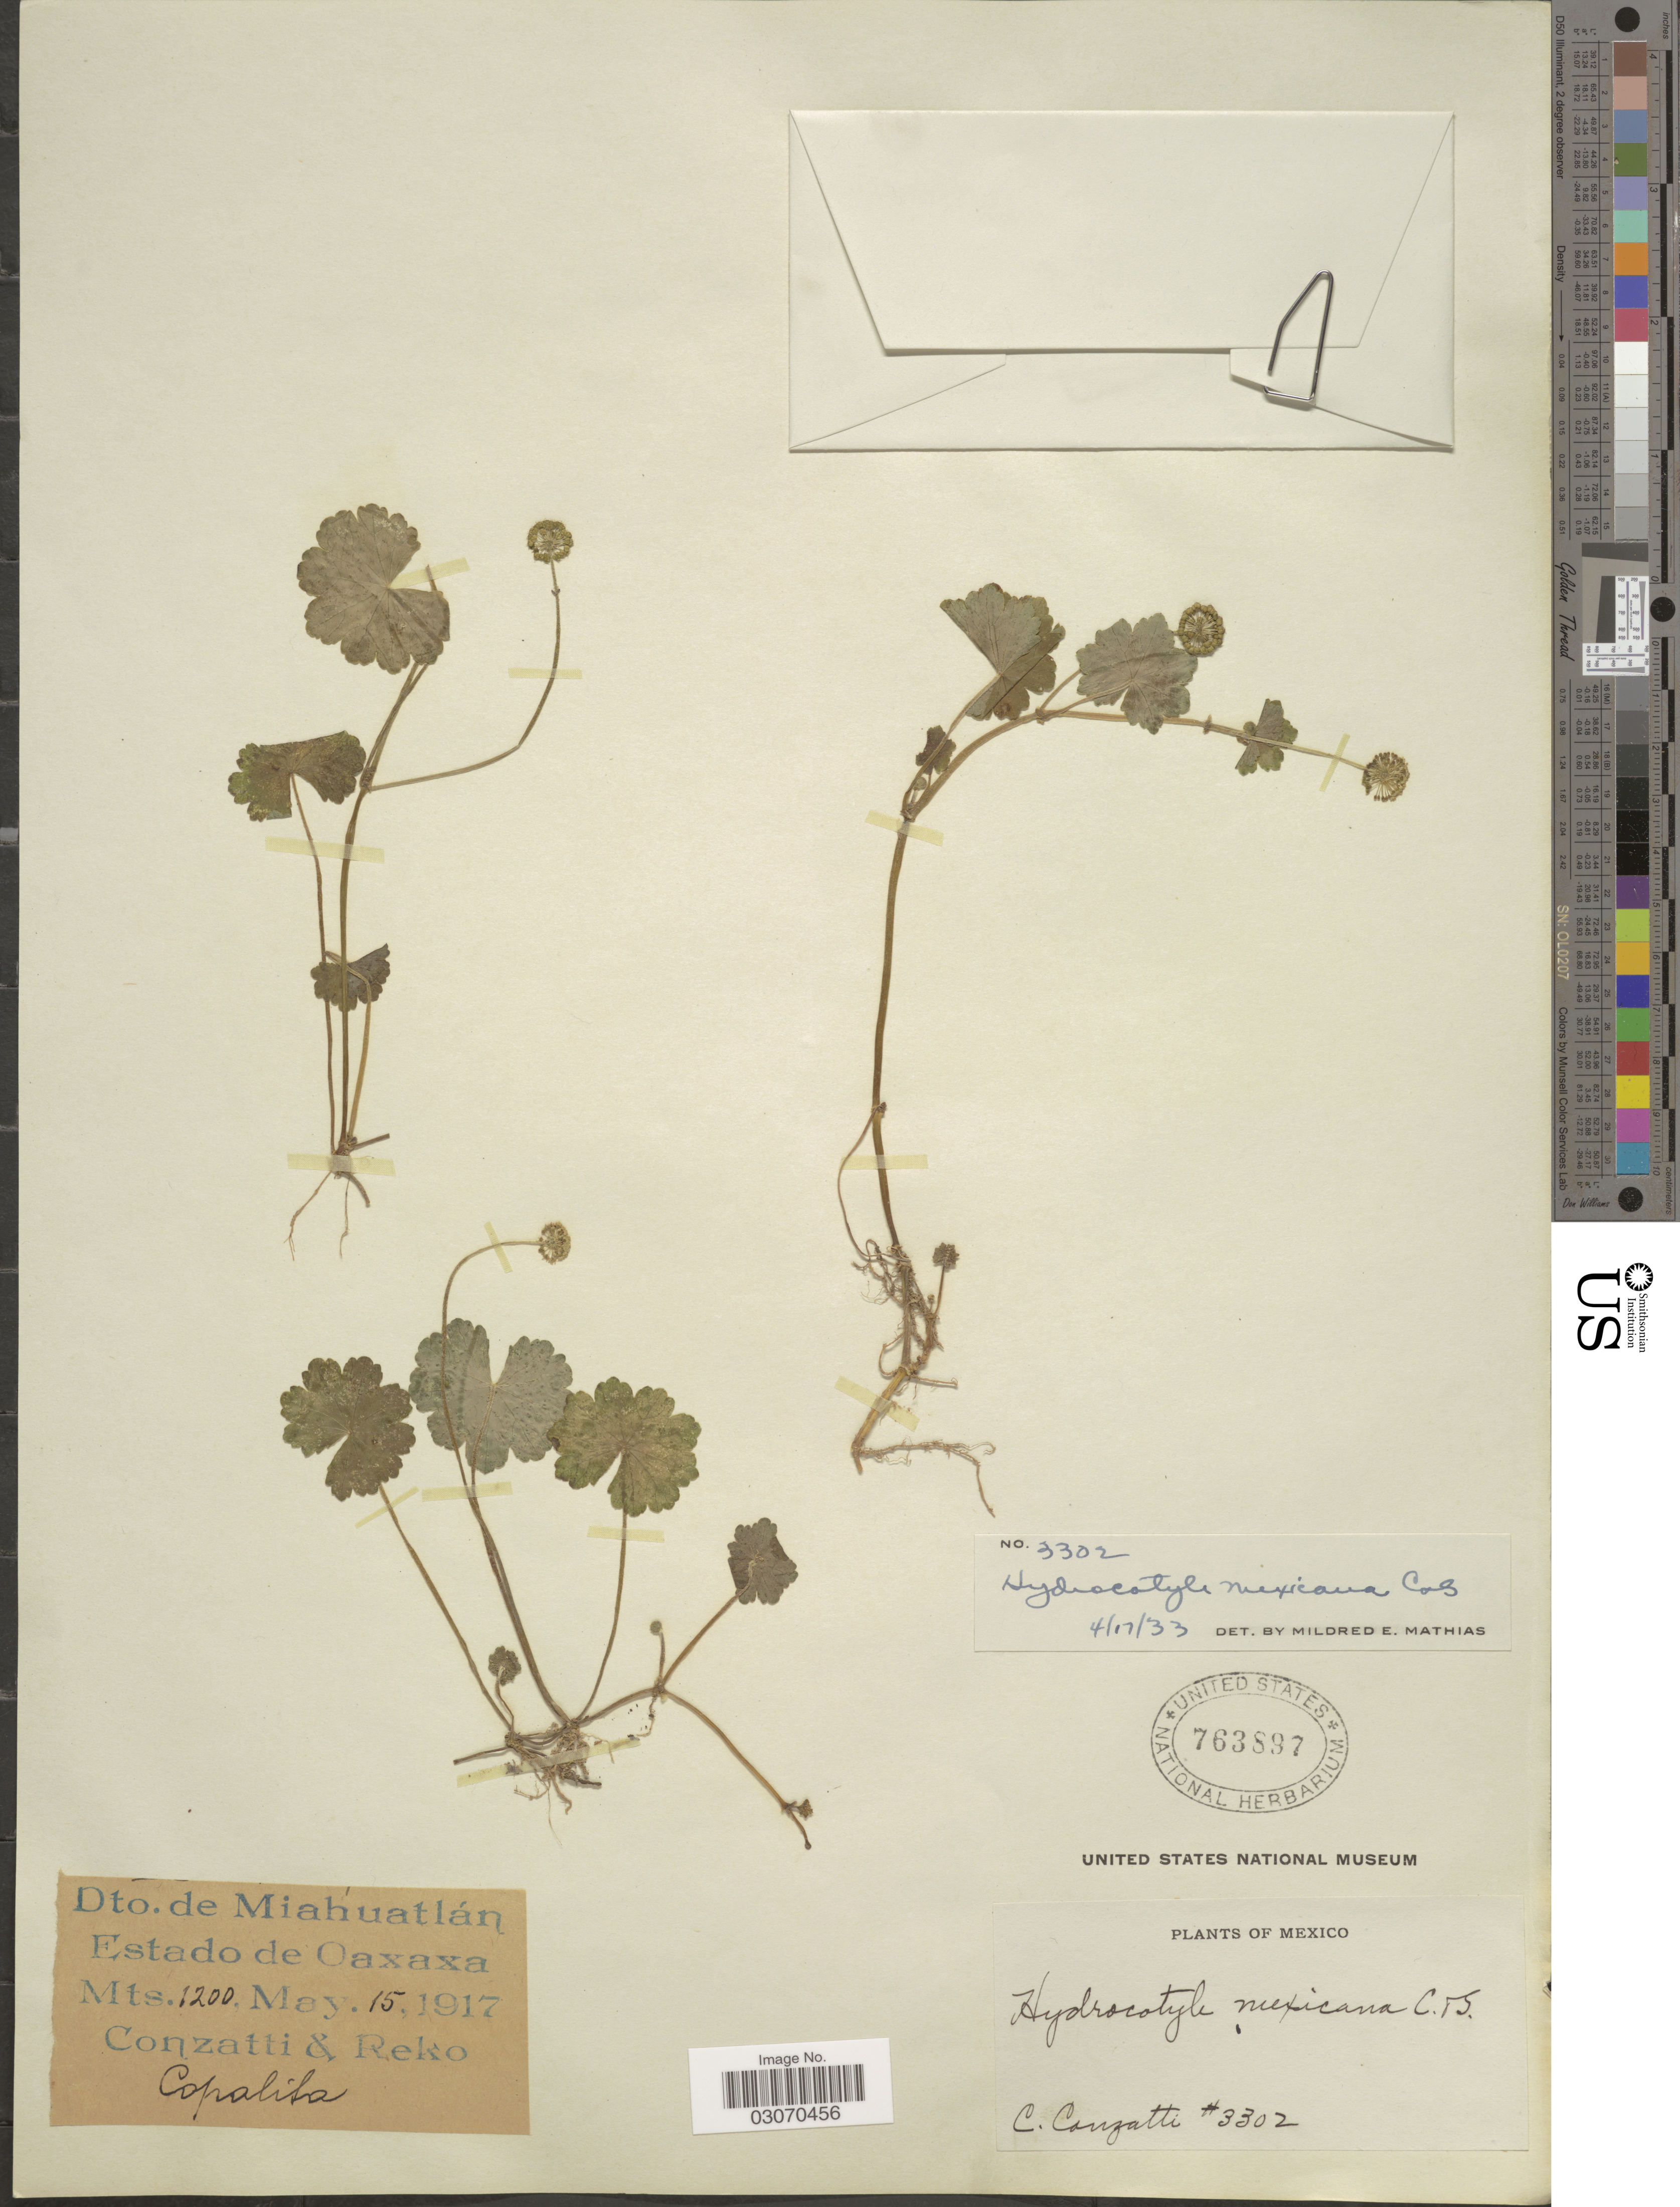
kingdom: Plantae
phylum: Tracheophyta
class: Magnoliopsida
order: Apiales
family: Araliaceae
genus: Hydrocotyle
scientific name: Hydrocotyle mexicana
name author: Schltdl. & Cham.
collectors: C. Conzatti & -. Reko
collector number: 3302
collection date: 1917-05-15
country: Mexico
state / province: Oaxaca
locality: Dto. de Miahuatlán, Copalita.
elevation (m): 1200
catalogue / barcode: US 763897